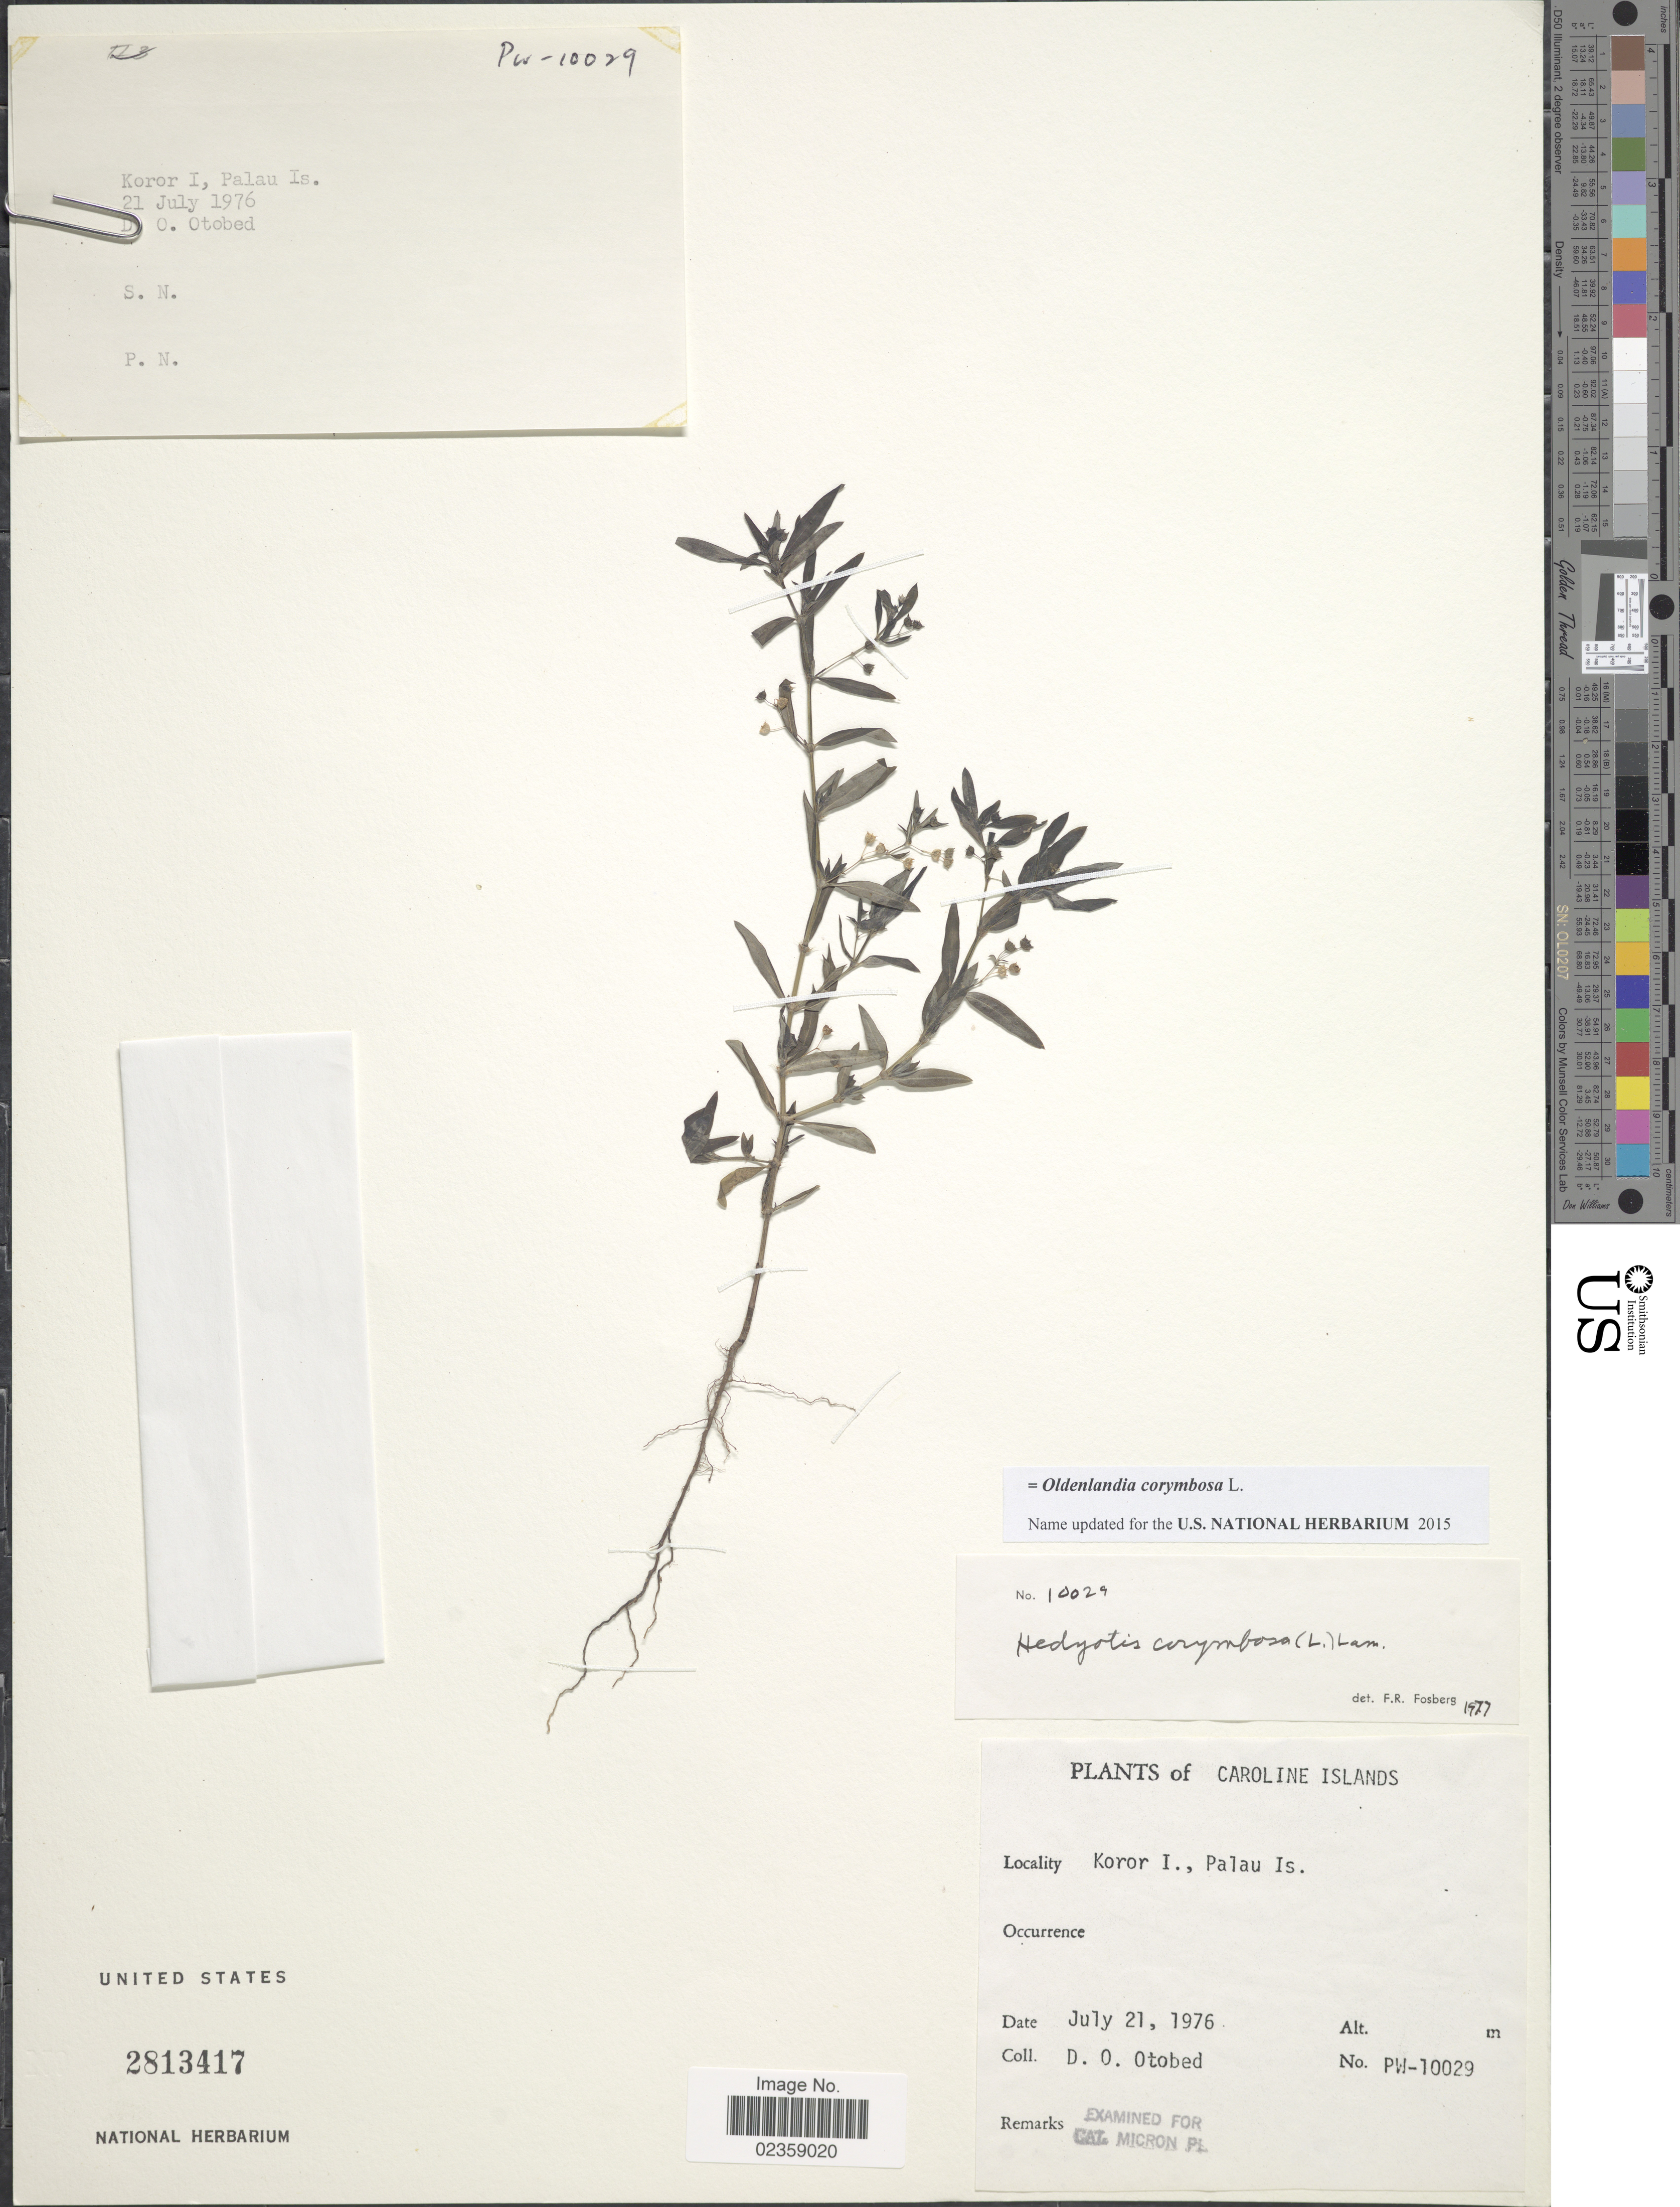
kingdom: Plantae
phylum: Tracheophyta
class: Magnoliopsida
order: Gentianales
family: Rubiaceae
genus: Oldenlandia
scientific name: Oldenlandia corymbosa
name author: L.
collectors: D. O. Otobed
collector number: PW-10029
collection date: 1976-07-21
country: Palau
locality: Caroline Islands. Koror I., Palau Is.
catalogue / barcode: US 2813417